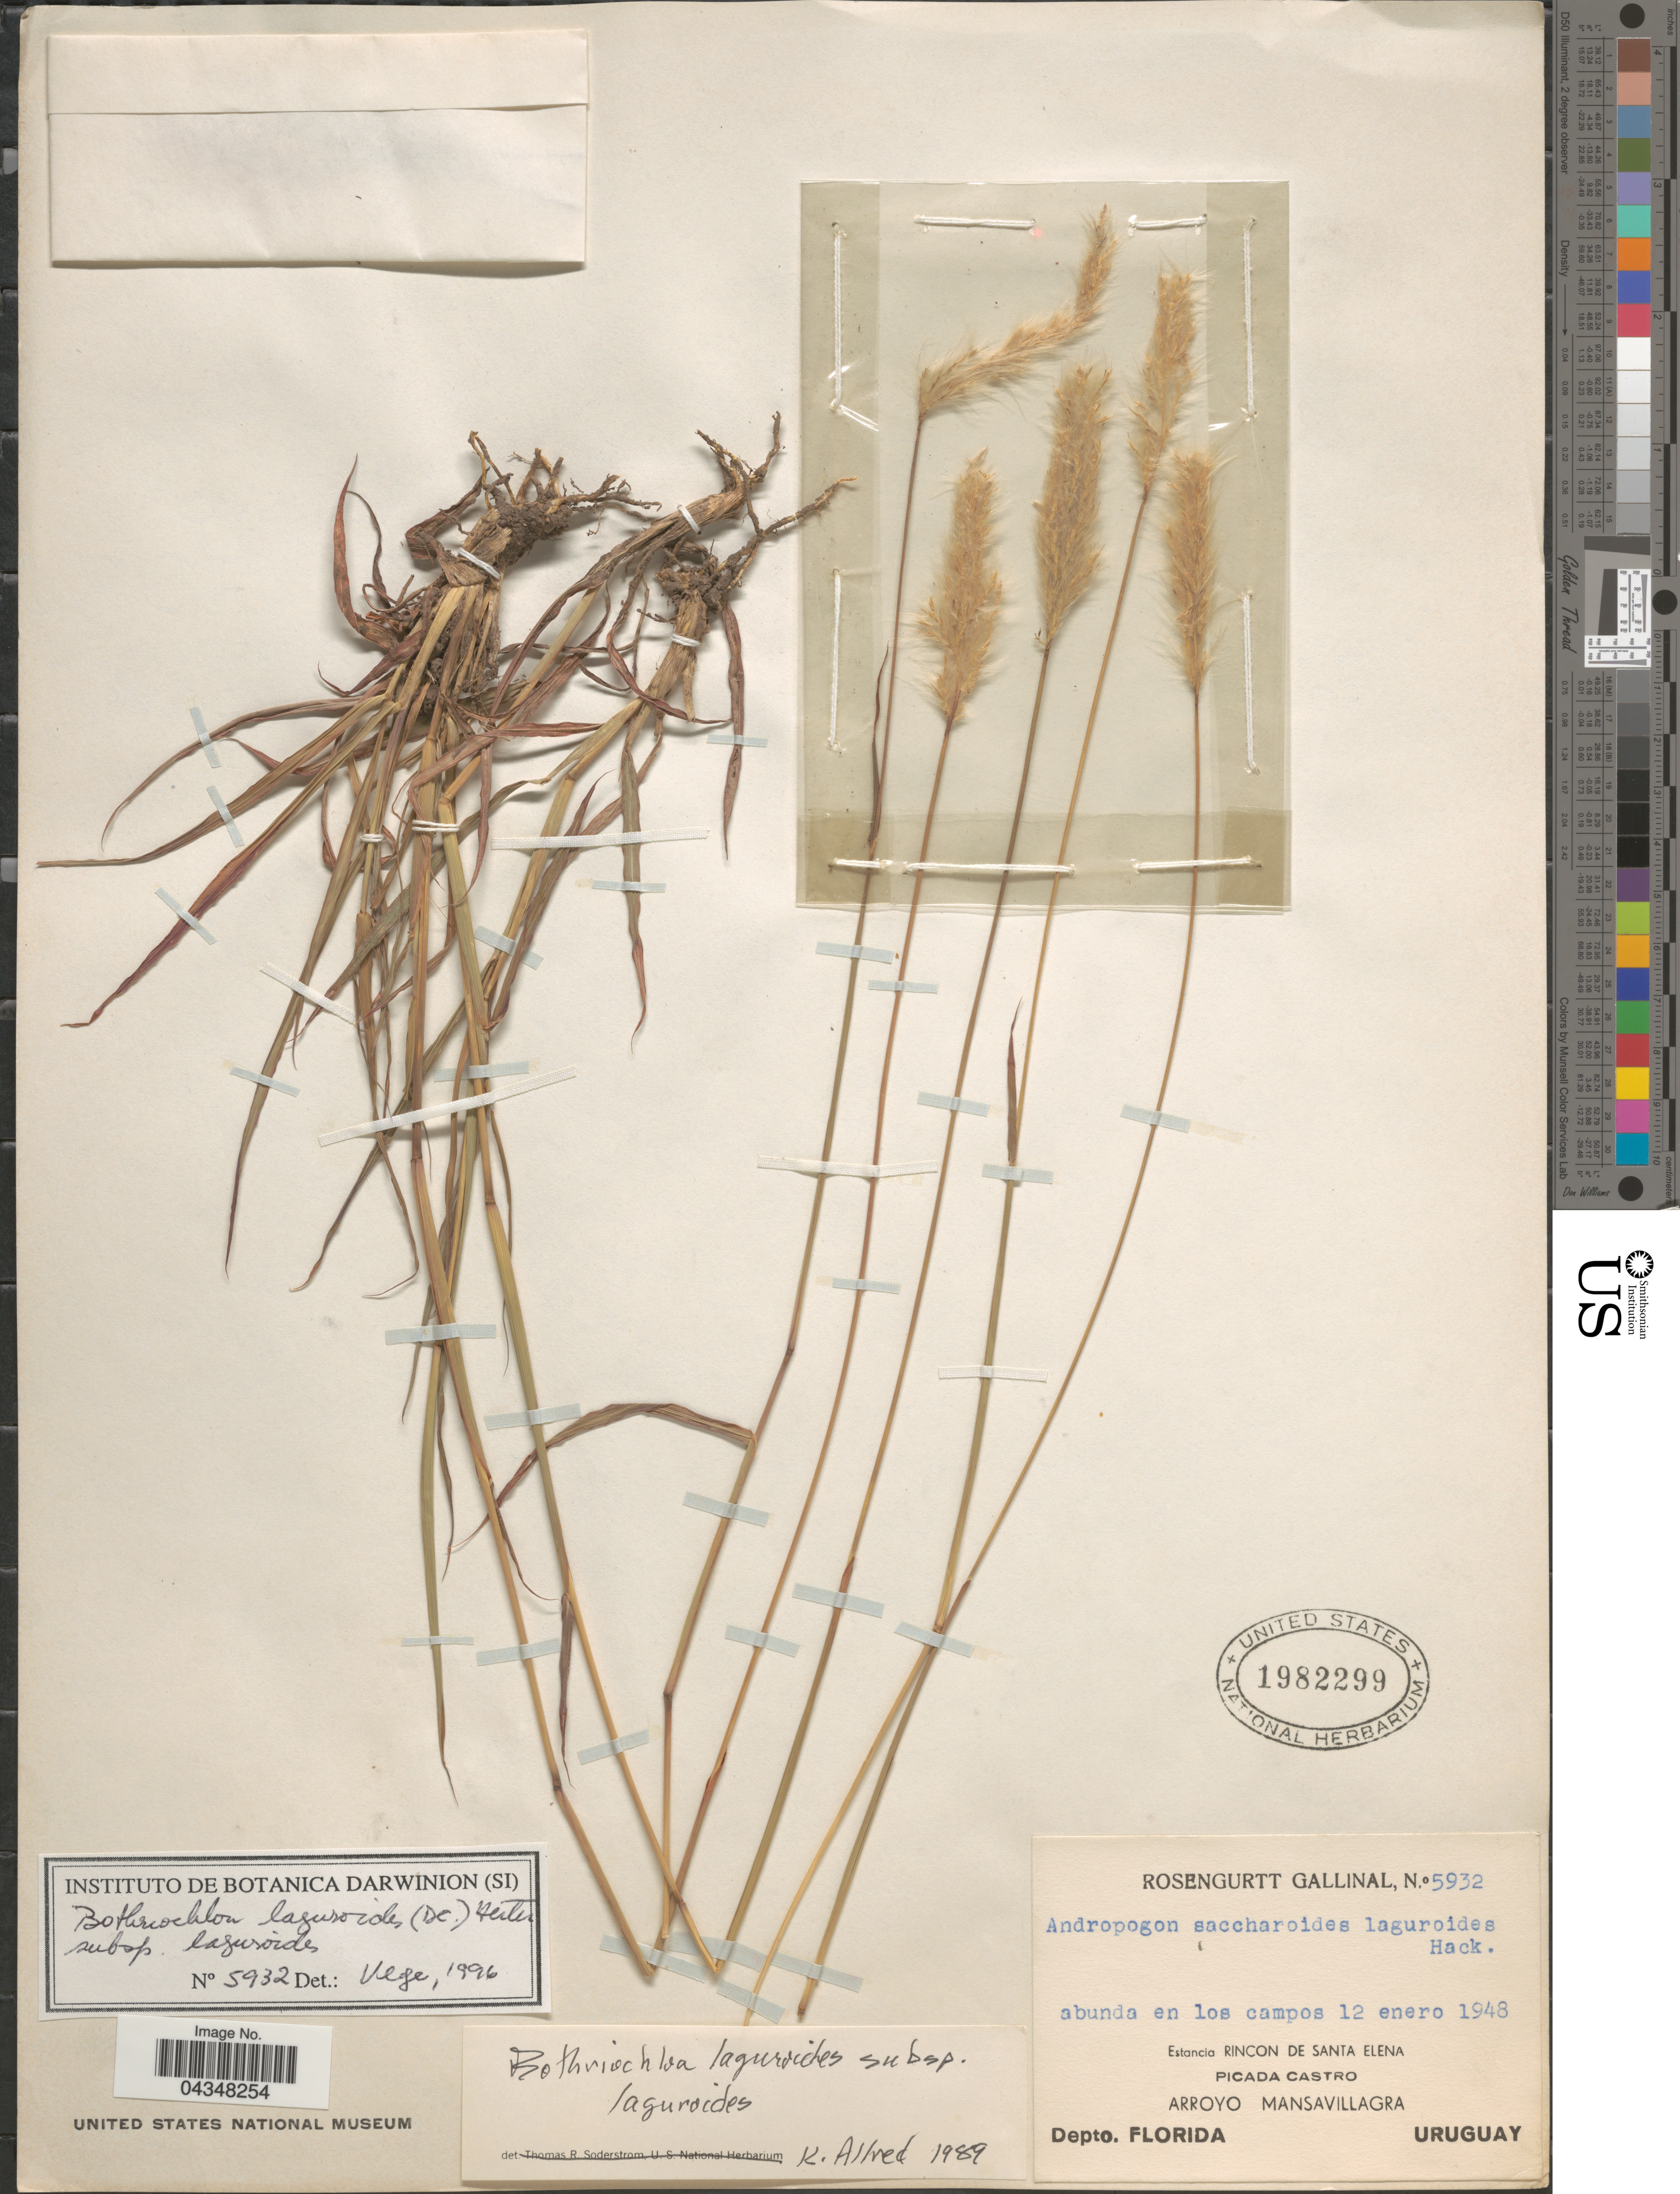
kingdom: Plantae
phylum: Tracheophyta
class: Liliopsida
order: Poales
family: Poaceae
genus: Bothriochloa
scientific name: Bothriochloa laguroides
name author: (DC.) Herter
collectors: Rosengurtt & -. Gallinal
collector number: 5932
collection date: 1948-01-12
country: Uruguay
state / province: Florida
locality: Estancia Rincon de Santa Elena. Picada Castro. Arroyo Mansavillagra. Depto. Florida.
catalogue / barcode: US 1982299